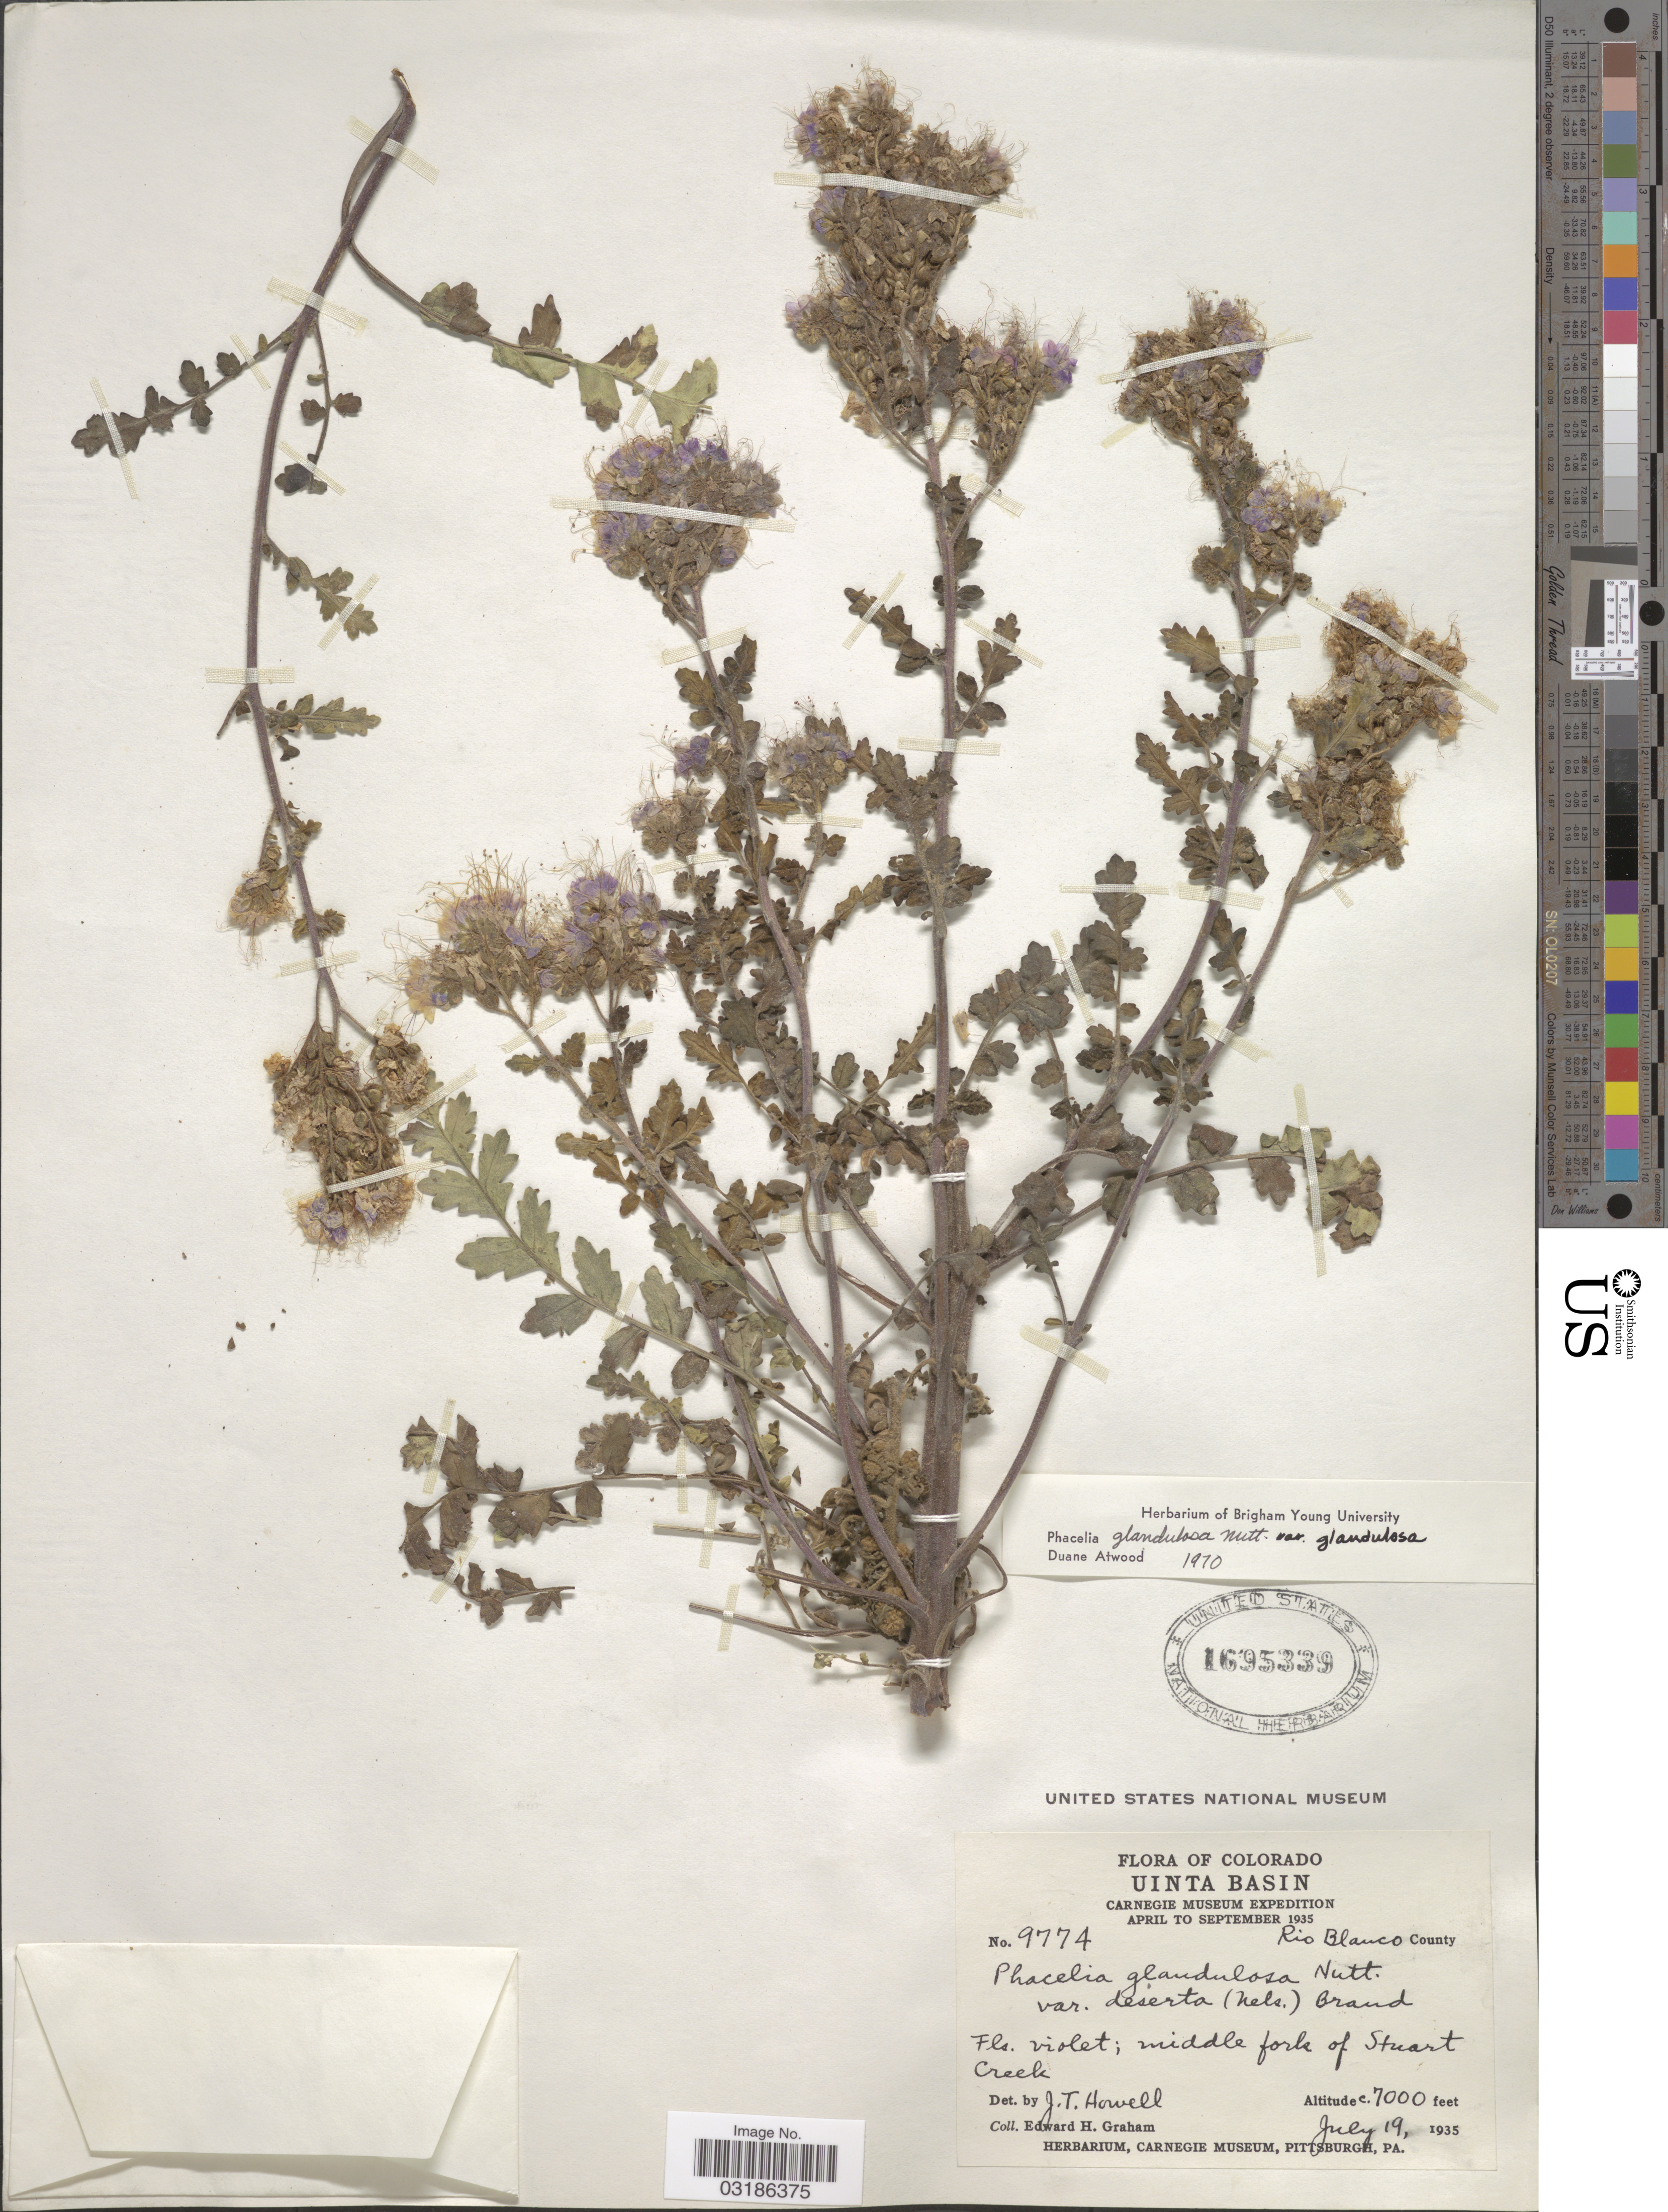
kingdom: Plantae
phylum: Tracheophyta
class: Magnoliopsida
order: Boraginales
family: Hydrophyllaceae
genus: Phacelia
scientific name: Phacelia glandulosa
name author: Nutt.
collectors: E. H. Graham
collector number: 9774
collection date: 1935-07-19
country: United States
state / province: Colorado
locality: Uinta Basin. Rio Blanco County. Middle fork of Stuart Creek.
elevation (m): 2134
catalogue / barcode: US 1695339